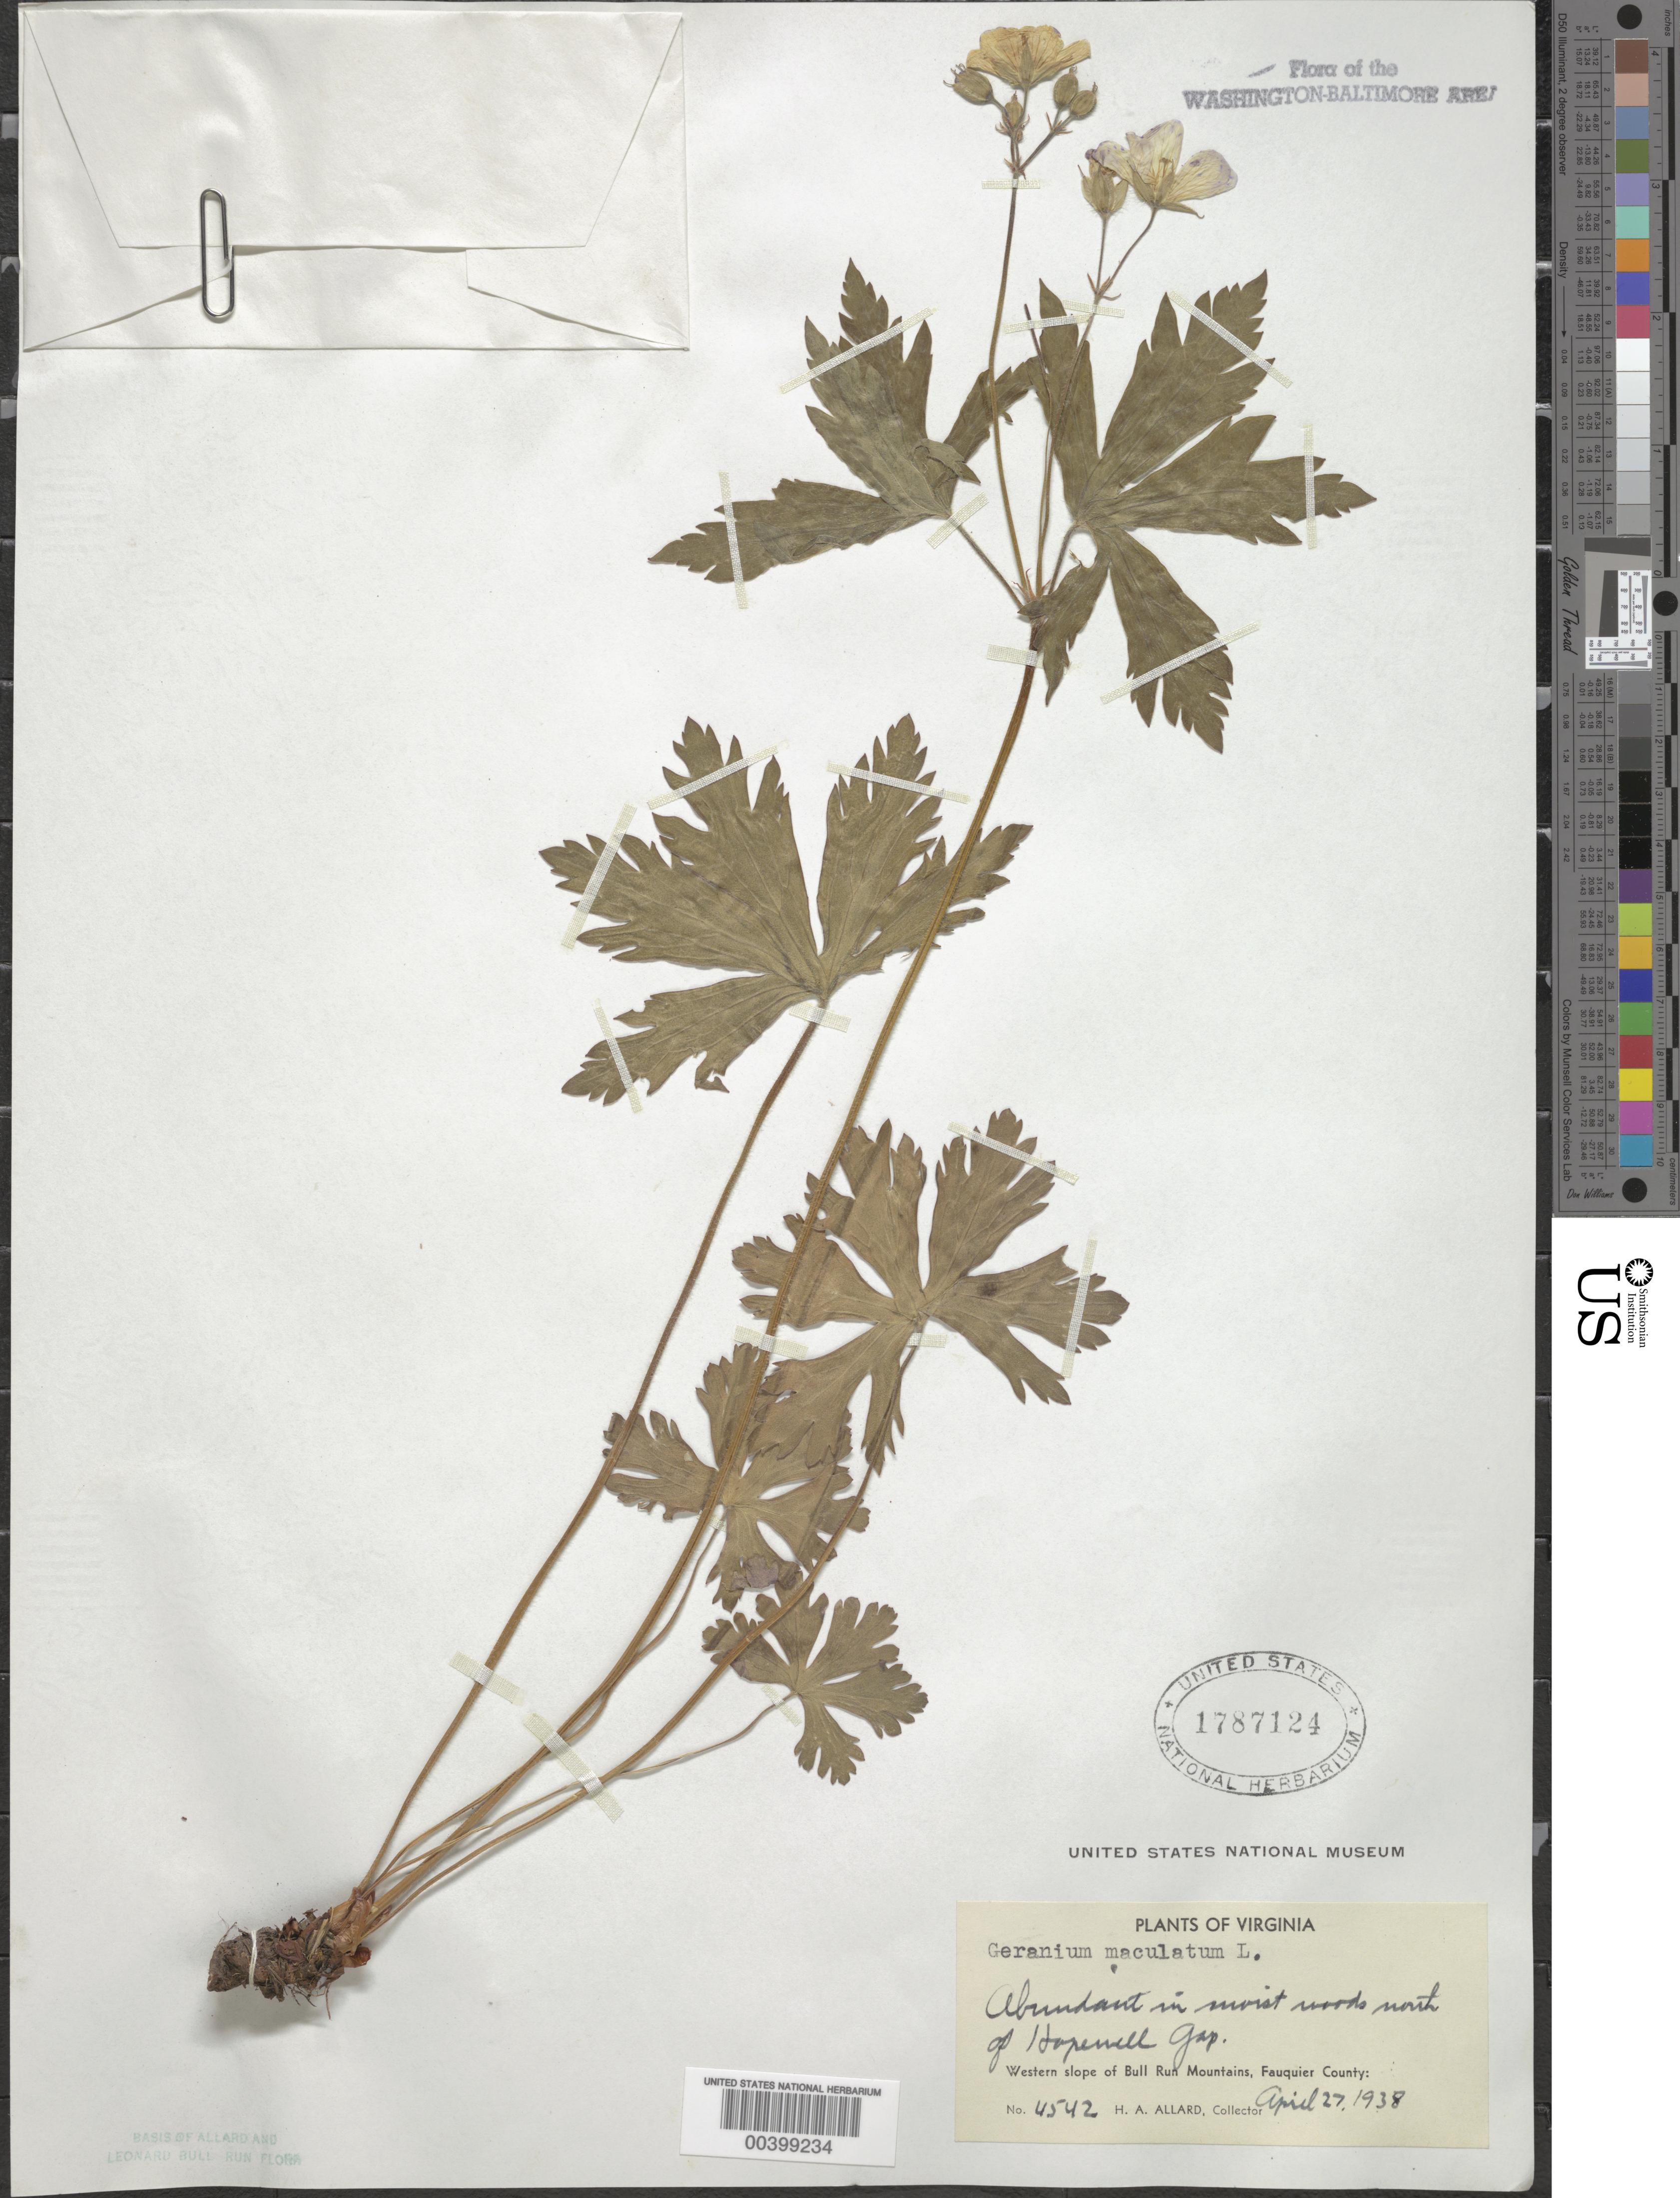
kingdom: Plantae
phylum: Tracheophyta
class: Magnoliopsida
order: Geraniales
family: Geraniaceae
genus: Geranium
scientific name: Geranium maculatum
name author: L.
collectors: H. A. Allard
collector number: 4542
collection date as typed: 27 Apr 1938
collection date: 1938-04-27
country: United States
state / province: Virginia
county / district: Fauquier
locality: North of Hopewell Gap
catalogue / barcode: US 1787124